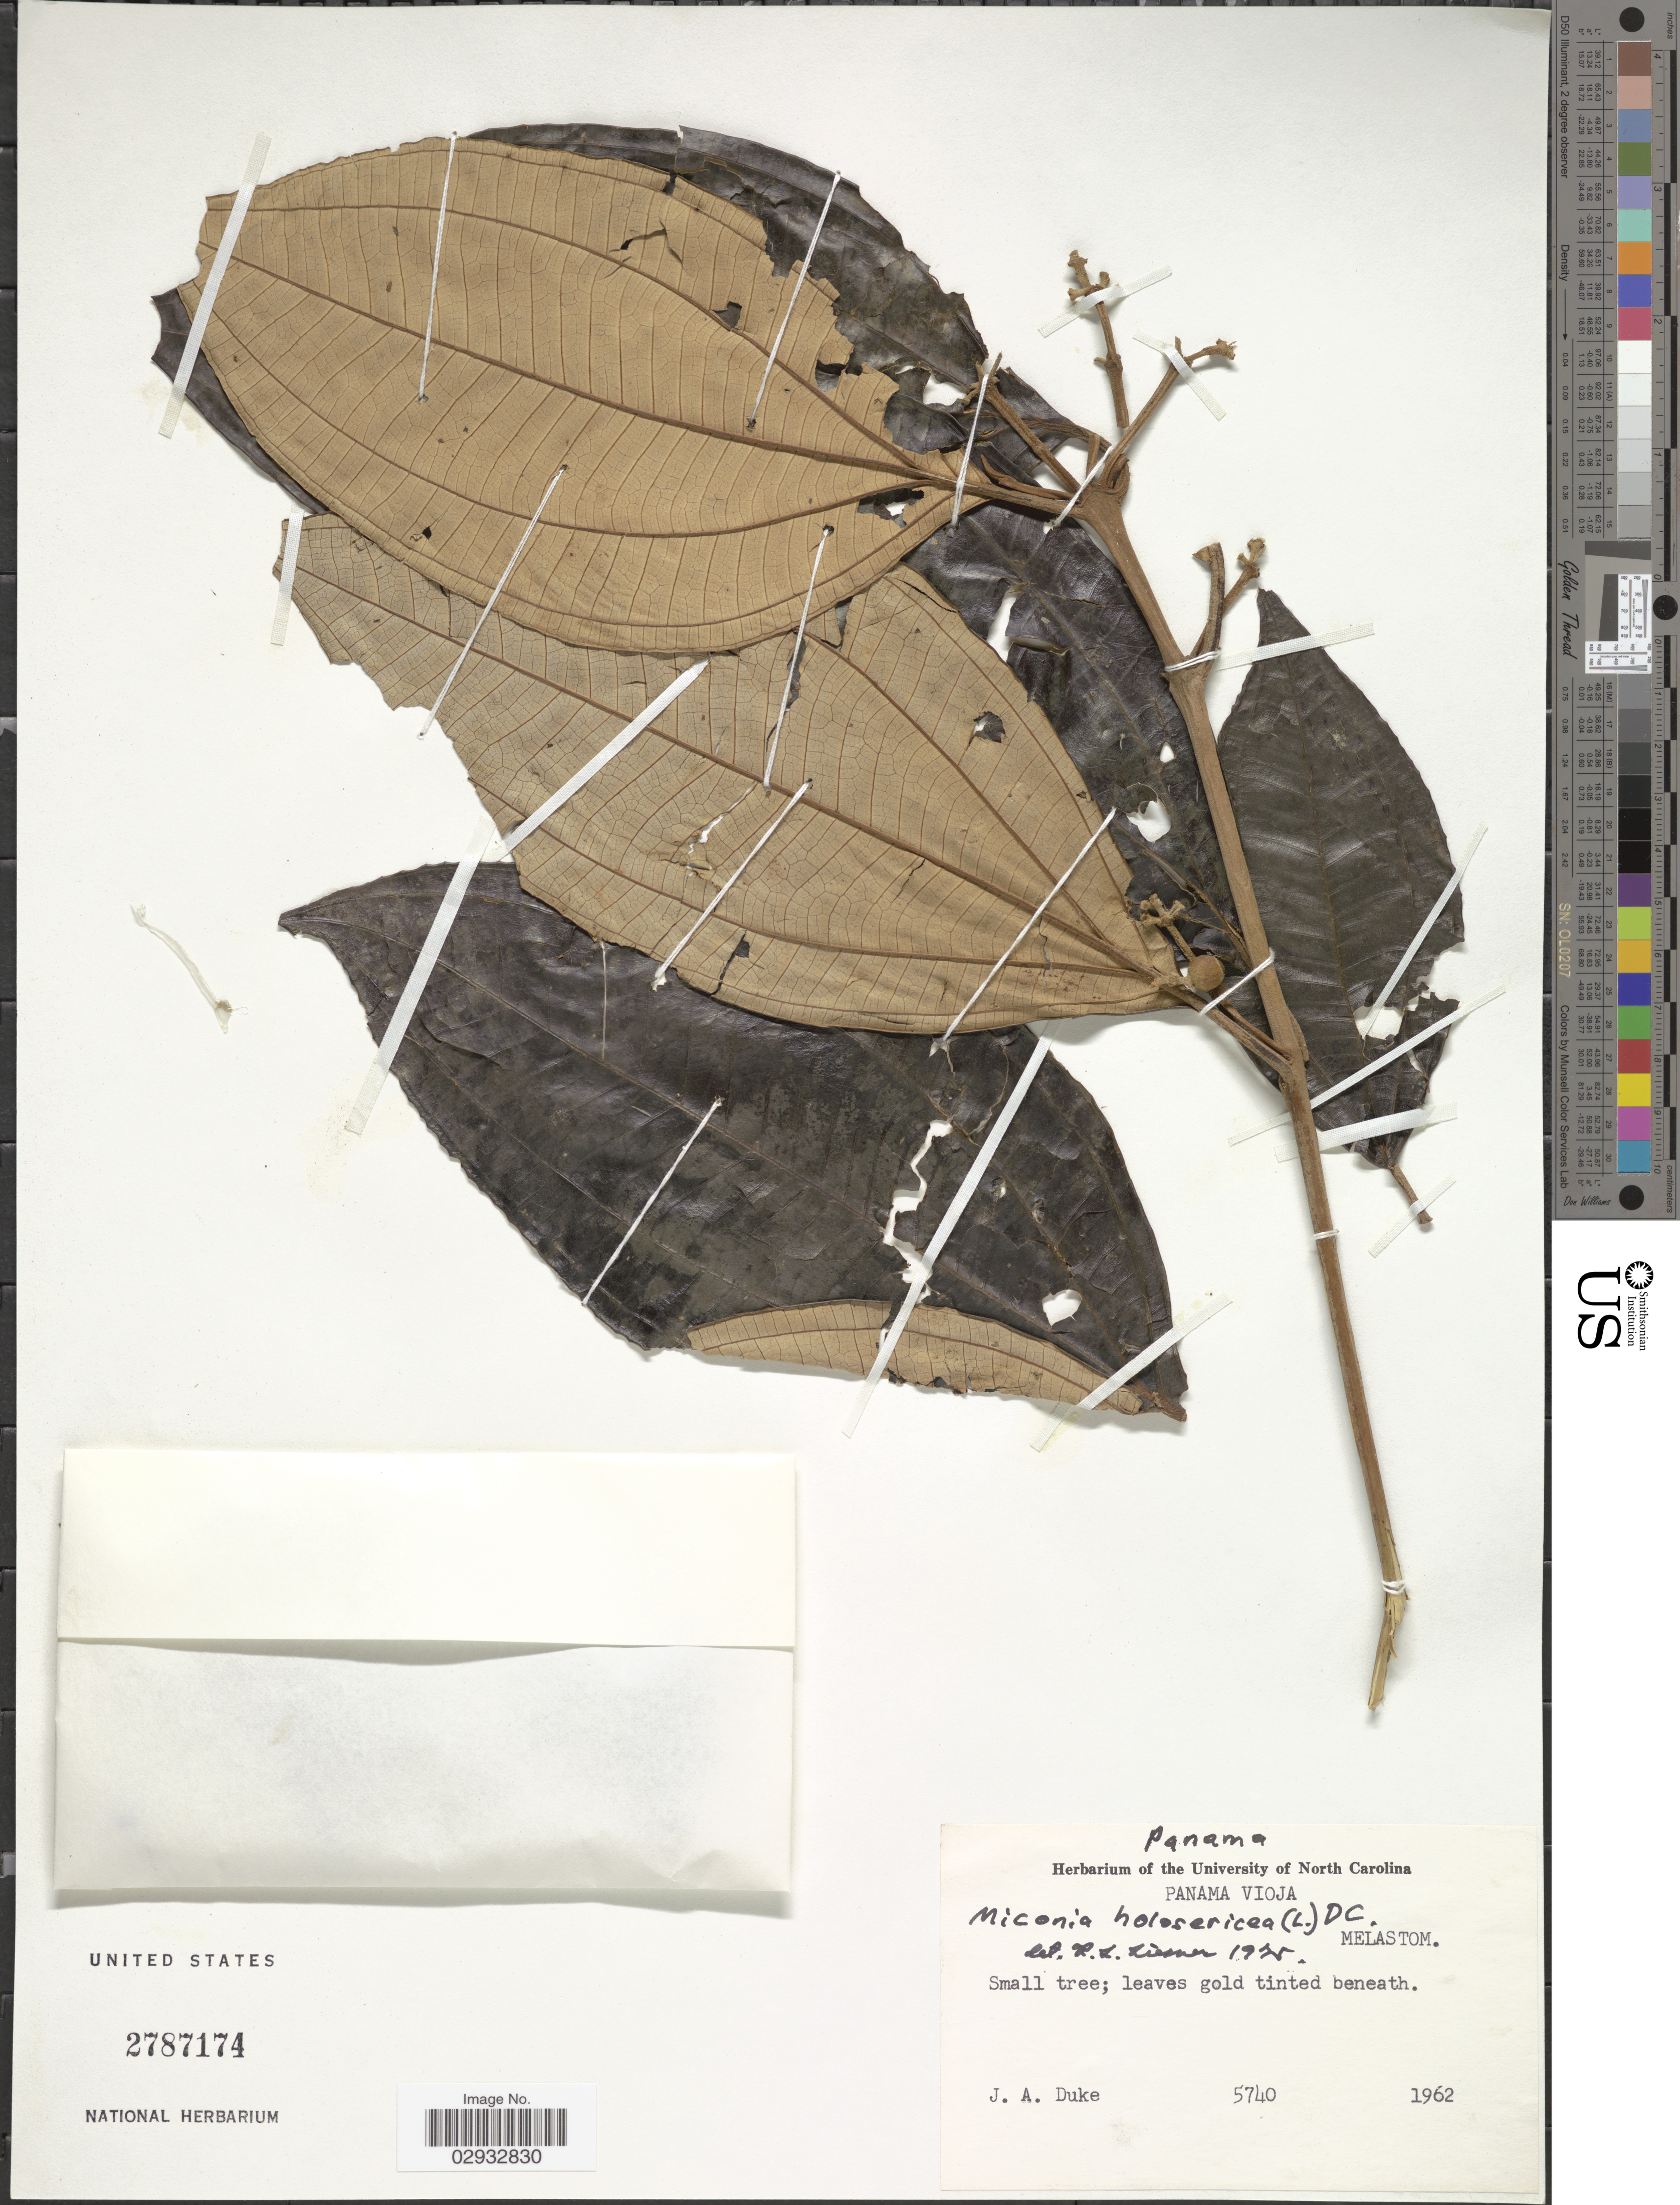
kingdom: Plantae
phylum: Tracheophyta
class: Magnoliopsida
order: Myrtales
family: Melastomataceae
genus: Miconia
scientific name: Miconia holosericea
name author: (L.) DC.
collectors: J. A. Duke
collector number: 5740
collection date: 1962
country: Panama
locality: Panama Vioja.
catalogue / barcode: US 2787174